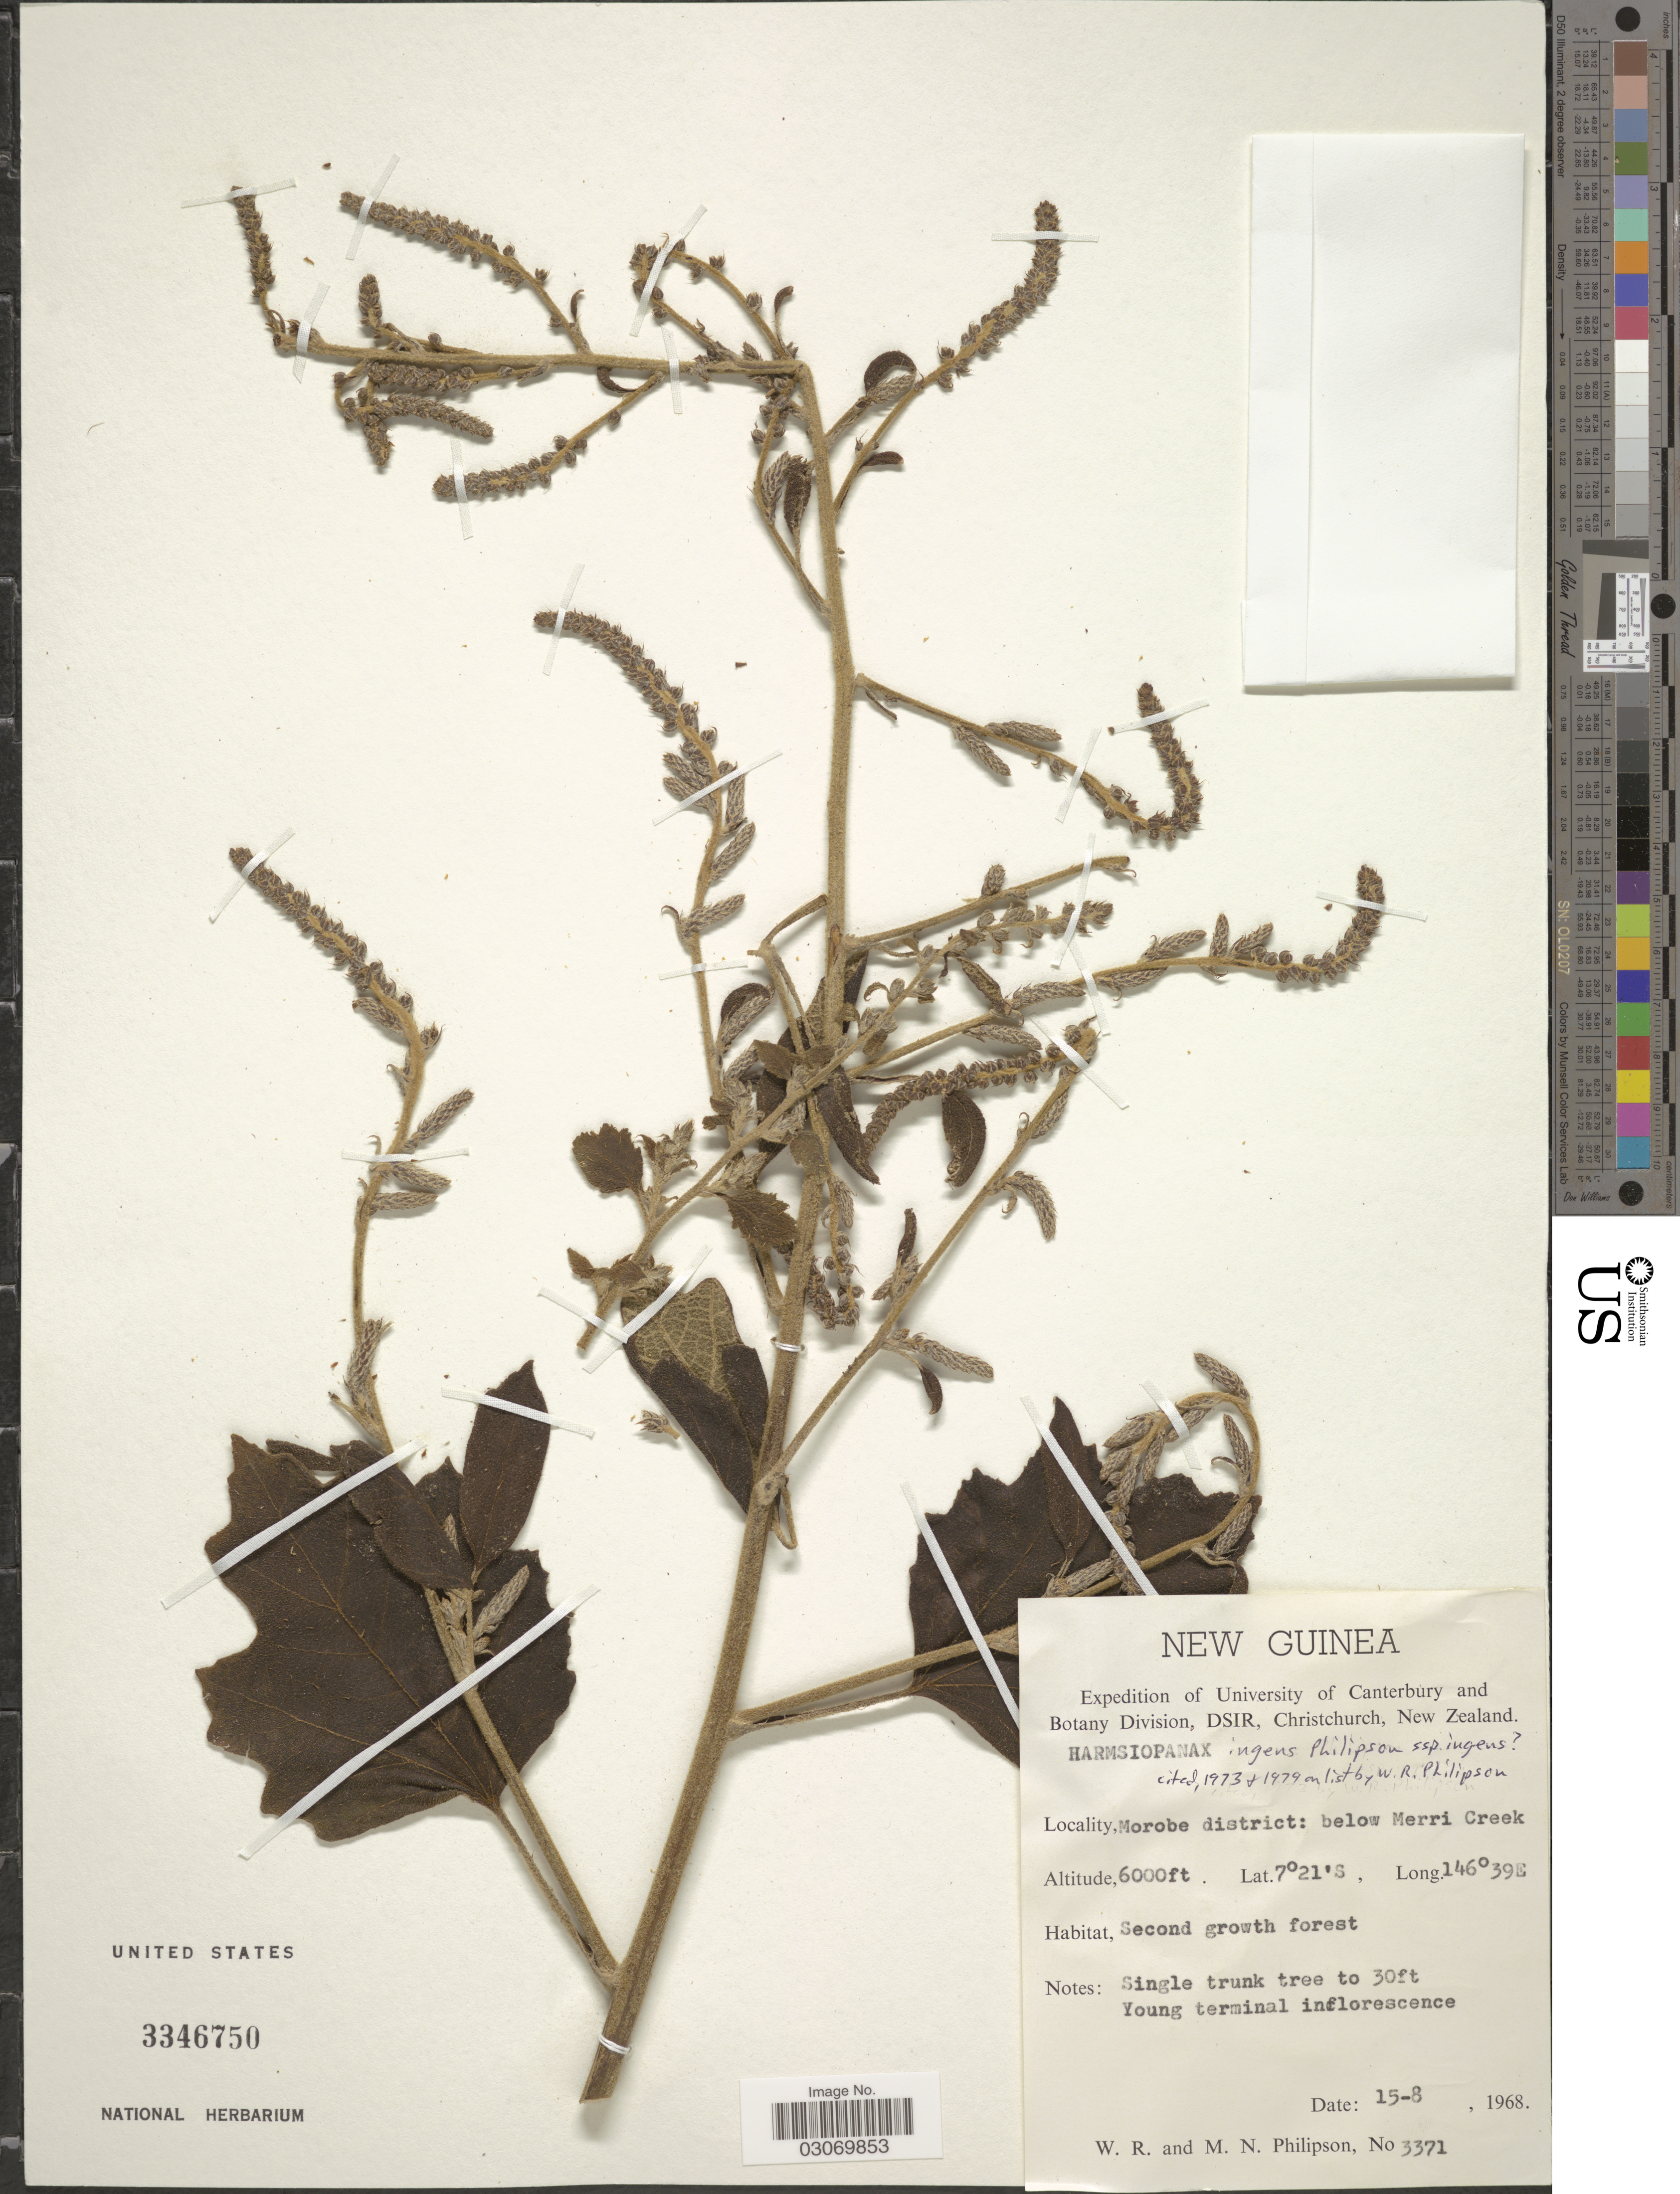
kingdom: Plantae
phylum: Tracheophyta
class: Magnoliopsida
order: Apiales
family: Araliaceae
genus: Harmsiopanax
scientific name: Harmsiopanax ingens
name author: Philipson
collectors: W. R. Philipson & M. Philipson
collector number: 3371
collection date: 1968-08-15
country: Papua New Guinea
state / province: Morobe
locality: New Guinea, Morobe district: below Merri Creek.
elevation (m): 1829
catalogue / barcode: US 3346750